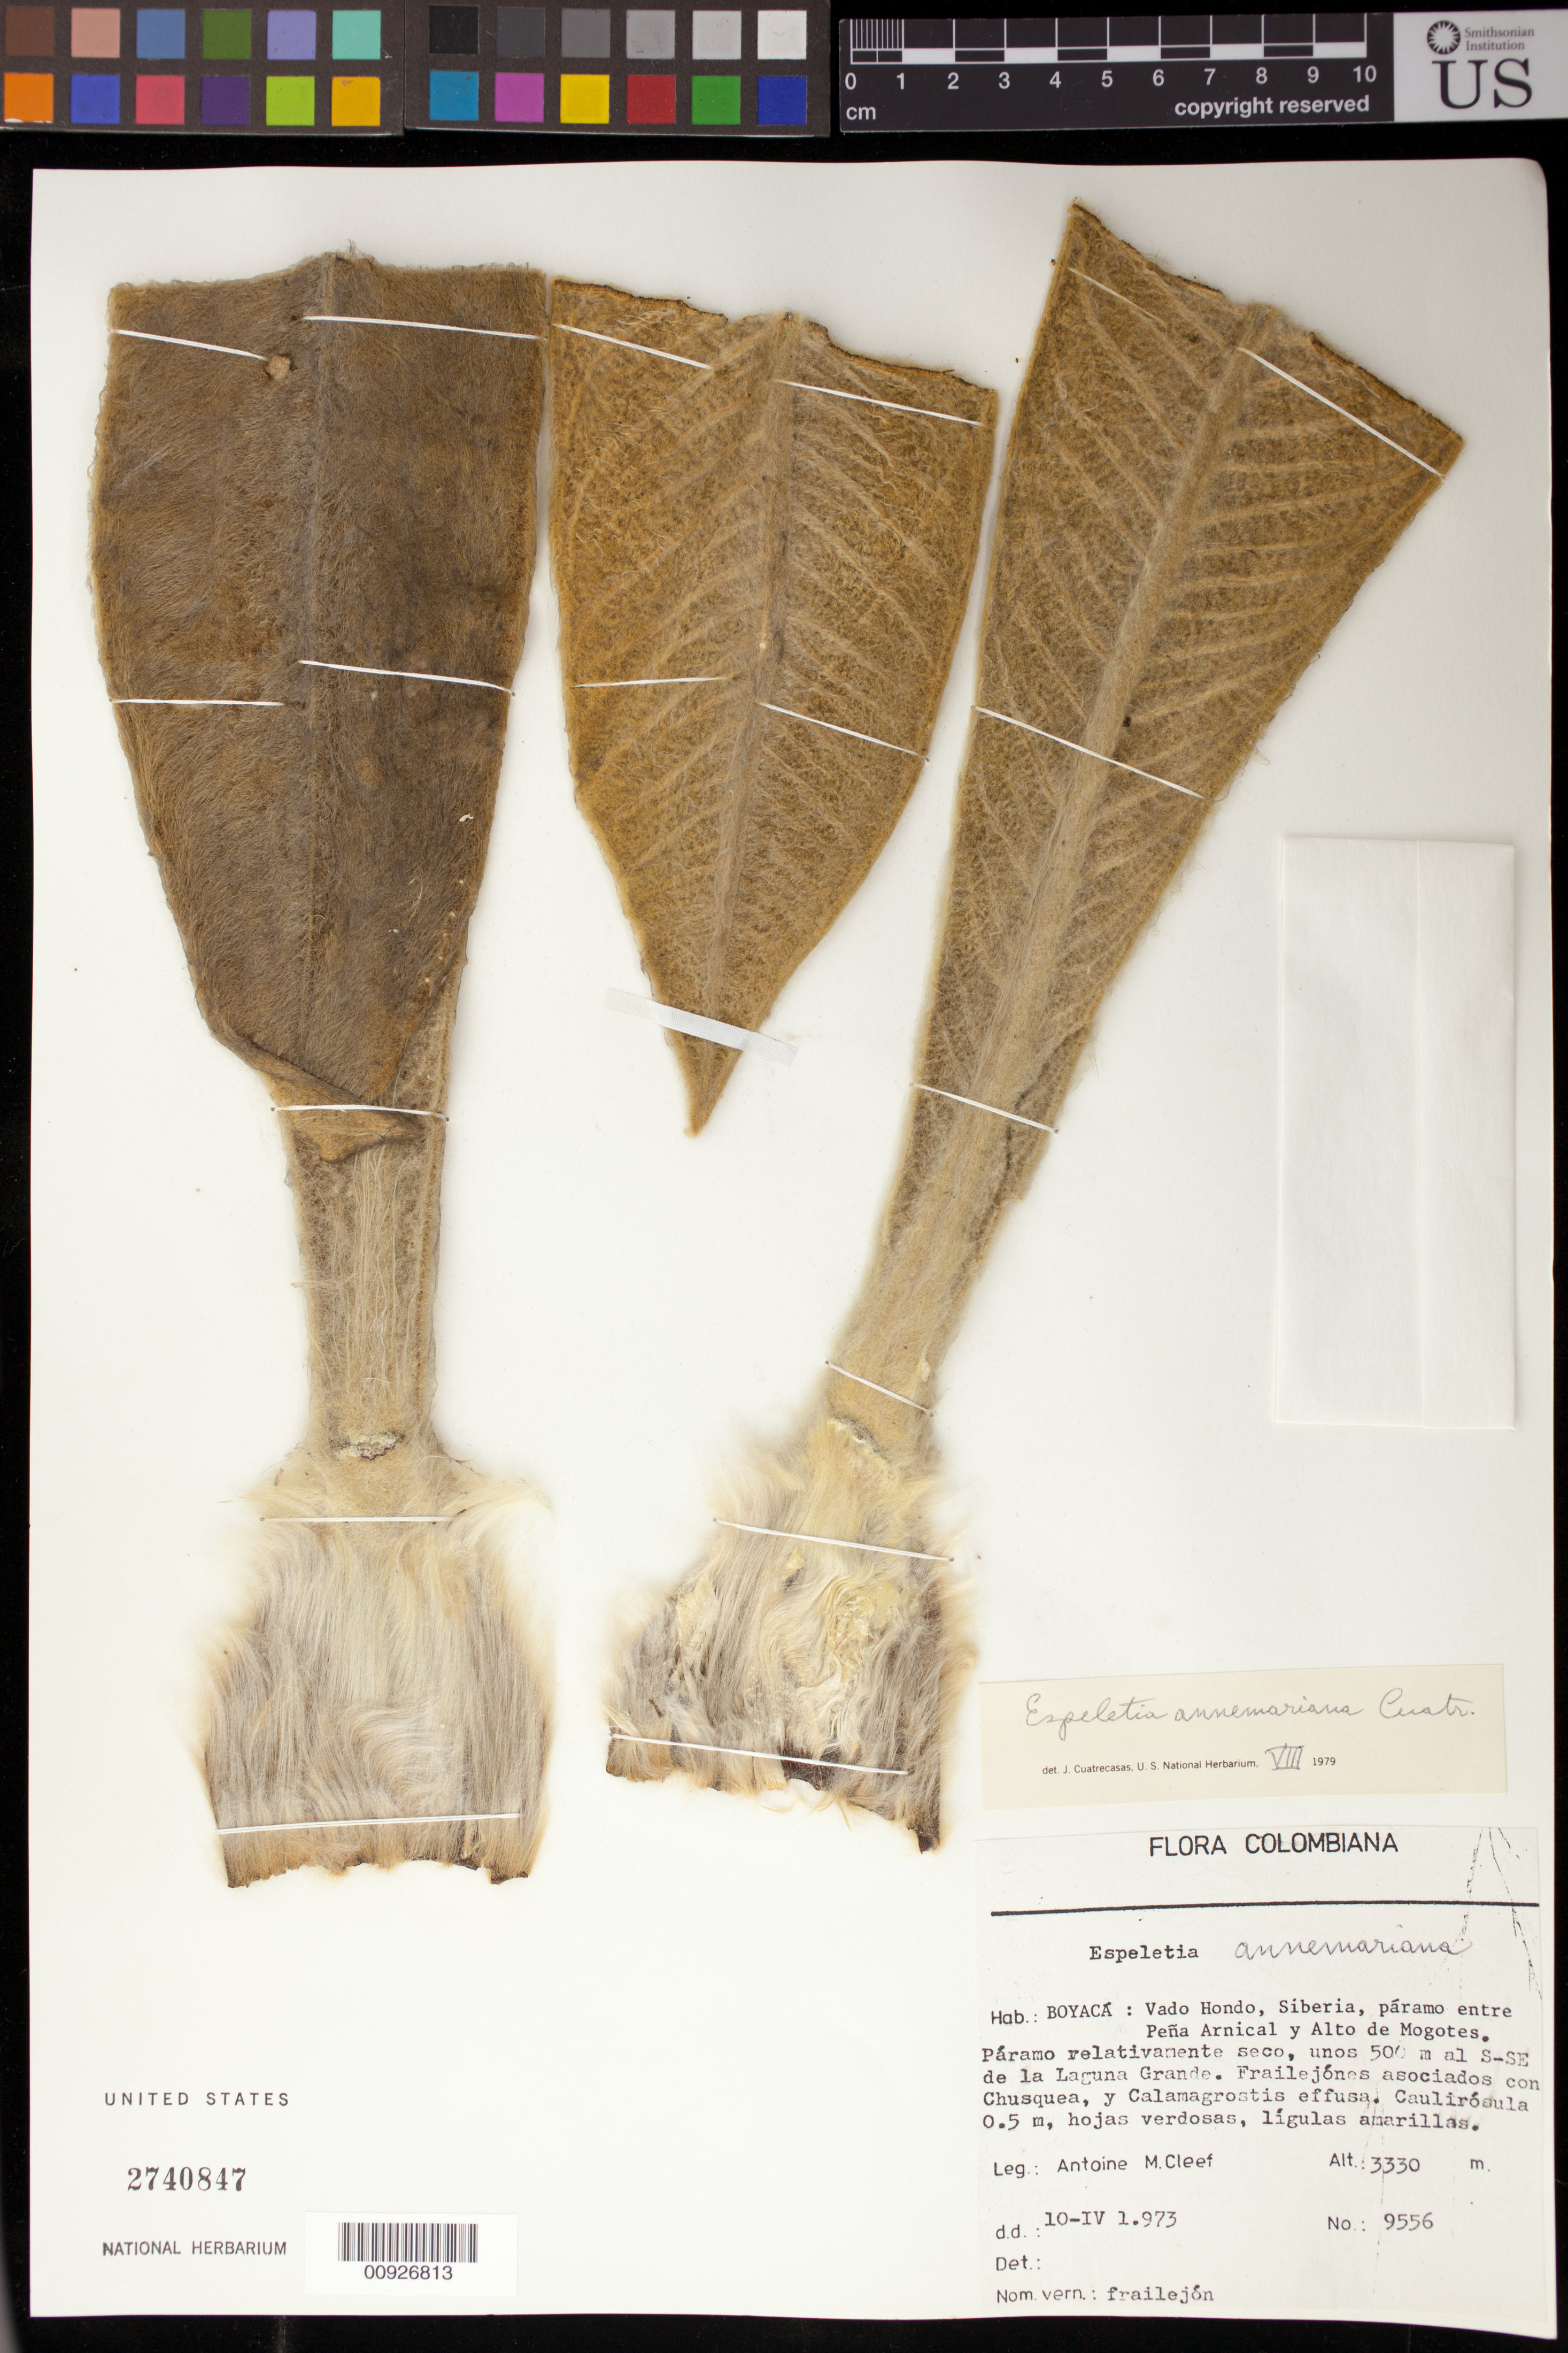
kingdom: Plantae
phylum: Tracheophyta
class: Magnoliopsida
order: Asterales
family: Asteraceae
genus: Espeletia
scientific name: Espeletia annemariana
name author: Cuatrec.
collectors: A. M. Cleef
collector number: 9556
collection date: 1973-04-10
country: Colombia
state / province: Boyacá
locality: Vado Hondo, Siberia, Páramo entre Peña Arnical y Alto de Mogotes.Páramo relativamente seco, unos 500 m. al S-SE de la Laguna Grande.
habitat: Páramo relativamente seco, unos 500 m. al S-SE de la Laguna Grande. Frailejones asociados con Chusquea, y Calamagostris effusa.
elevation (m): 3330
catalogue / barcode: US 2740847